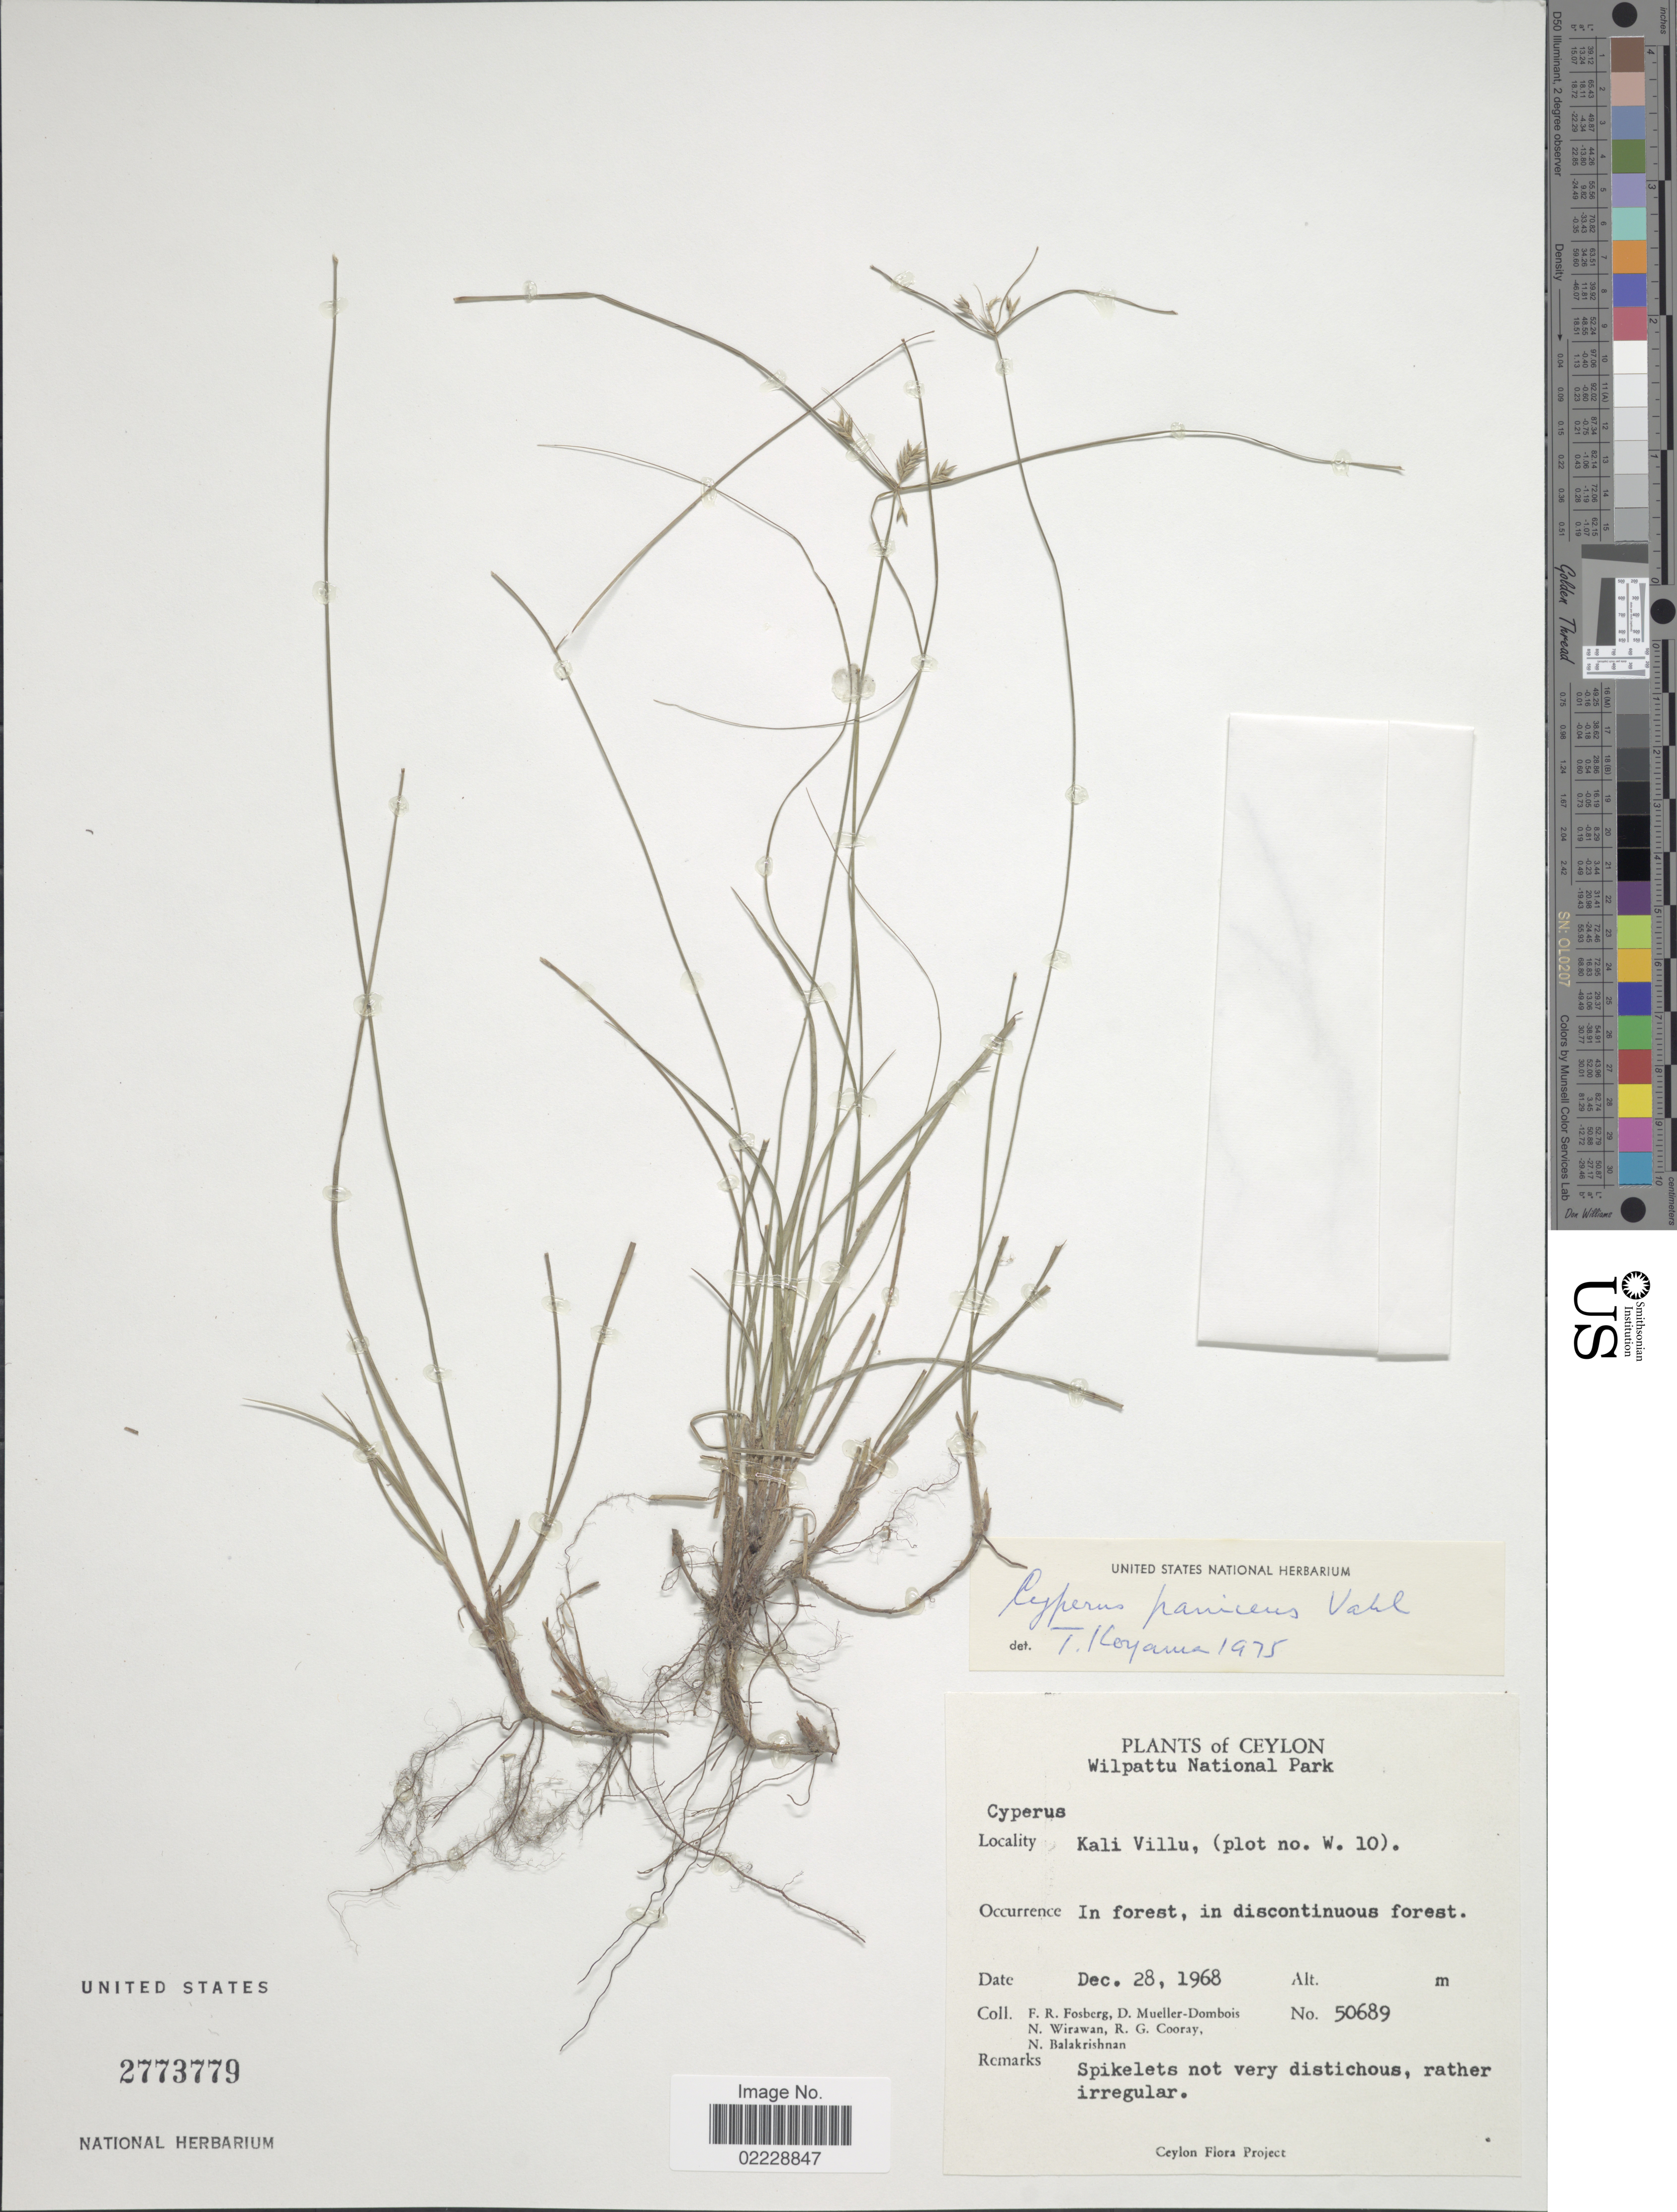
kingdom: Plantae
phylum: Tracheophyta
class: Liliopsida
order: Poales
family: Cyperaceae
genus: Cyperus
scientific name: Cyperus paniceus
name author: (Rottb.) Boeckeler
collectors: F. R. Fosberg, D. Mueller-Dombois, N. Wirawan, R. Cooray & N. Balakrishnan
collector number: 50689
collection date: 1968-12-28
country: Sri Lanka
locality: Ceylon, Wilpattu National Park, Kali Villu (plot no. W. 10)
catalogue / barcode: US 2773779